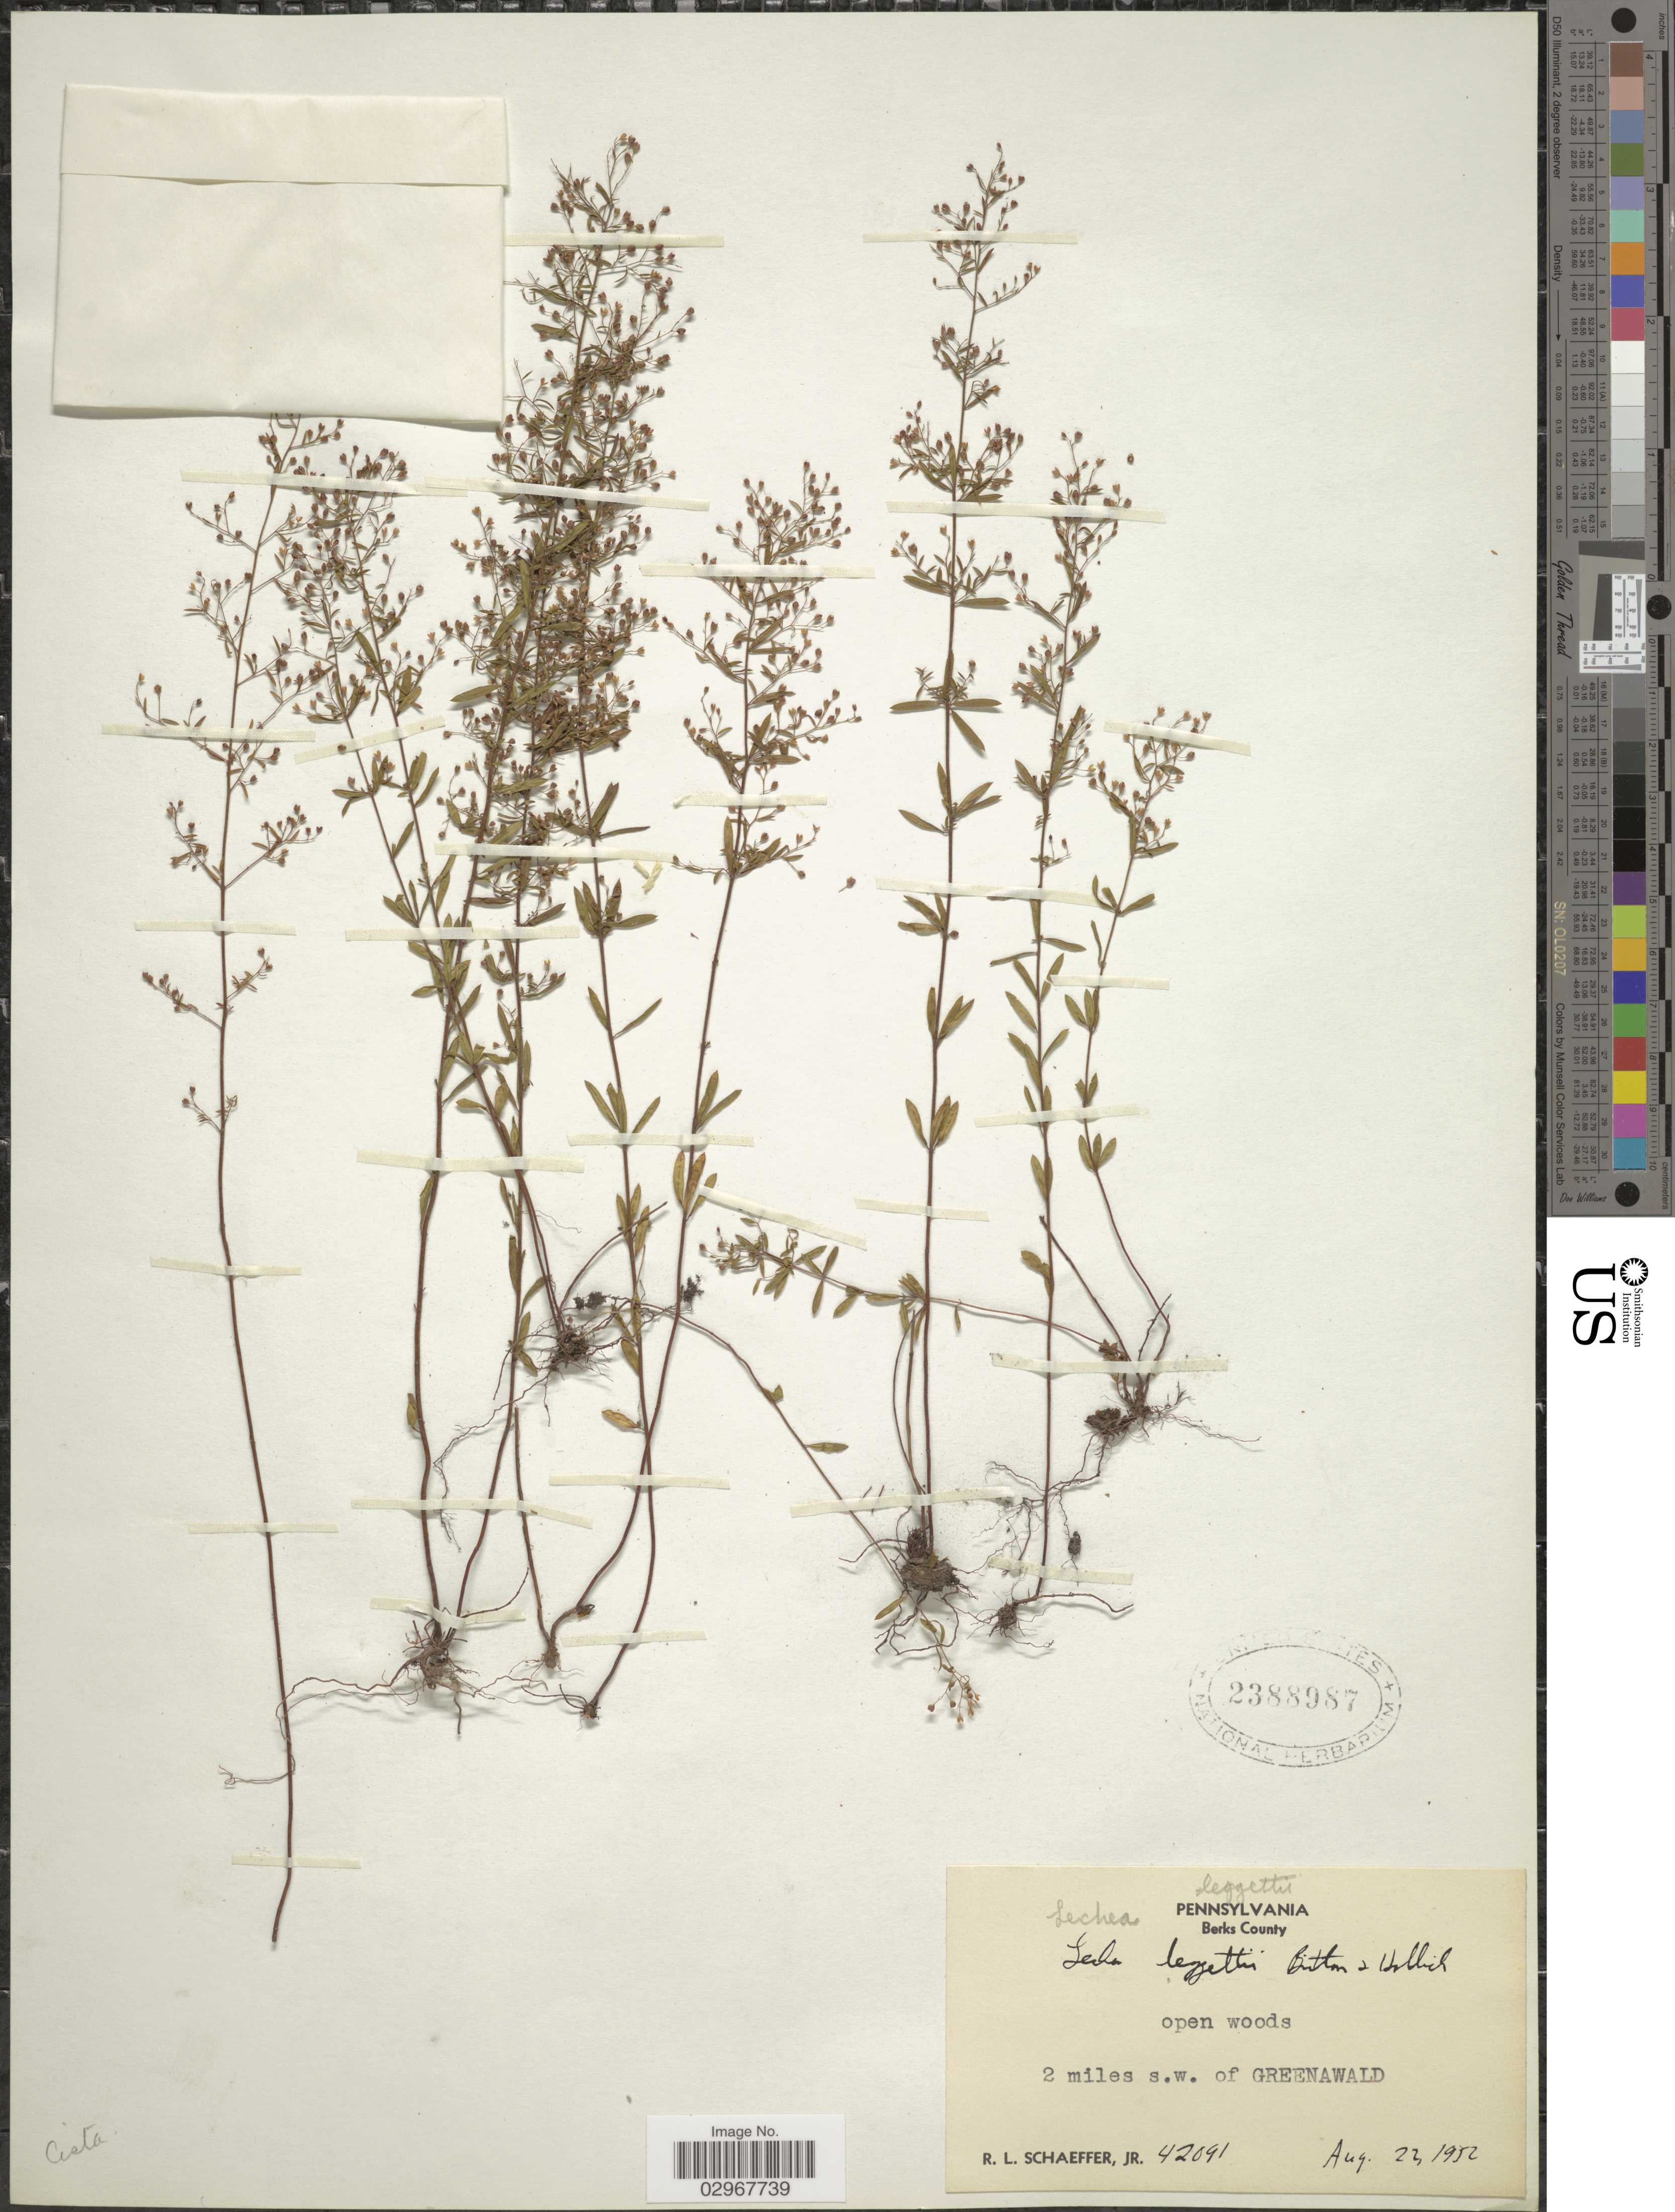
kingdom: Plantae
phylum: Tracheophyta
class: Magnoliopsida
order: Malvales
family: Cistaceae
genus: Lechea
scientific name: Lechea leggettii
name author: Britton & Hollick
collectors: R. L. Schaeffer Jr.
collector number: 42091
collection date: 1952-08-22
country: United States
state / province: Pennsylvania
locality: Berks County. 2 miles s.w. of Greenawald.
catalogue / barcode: US 2388987